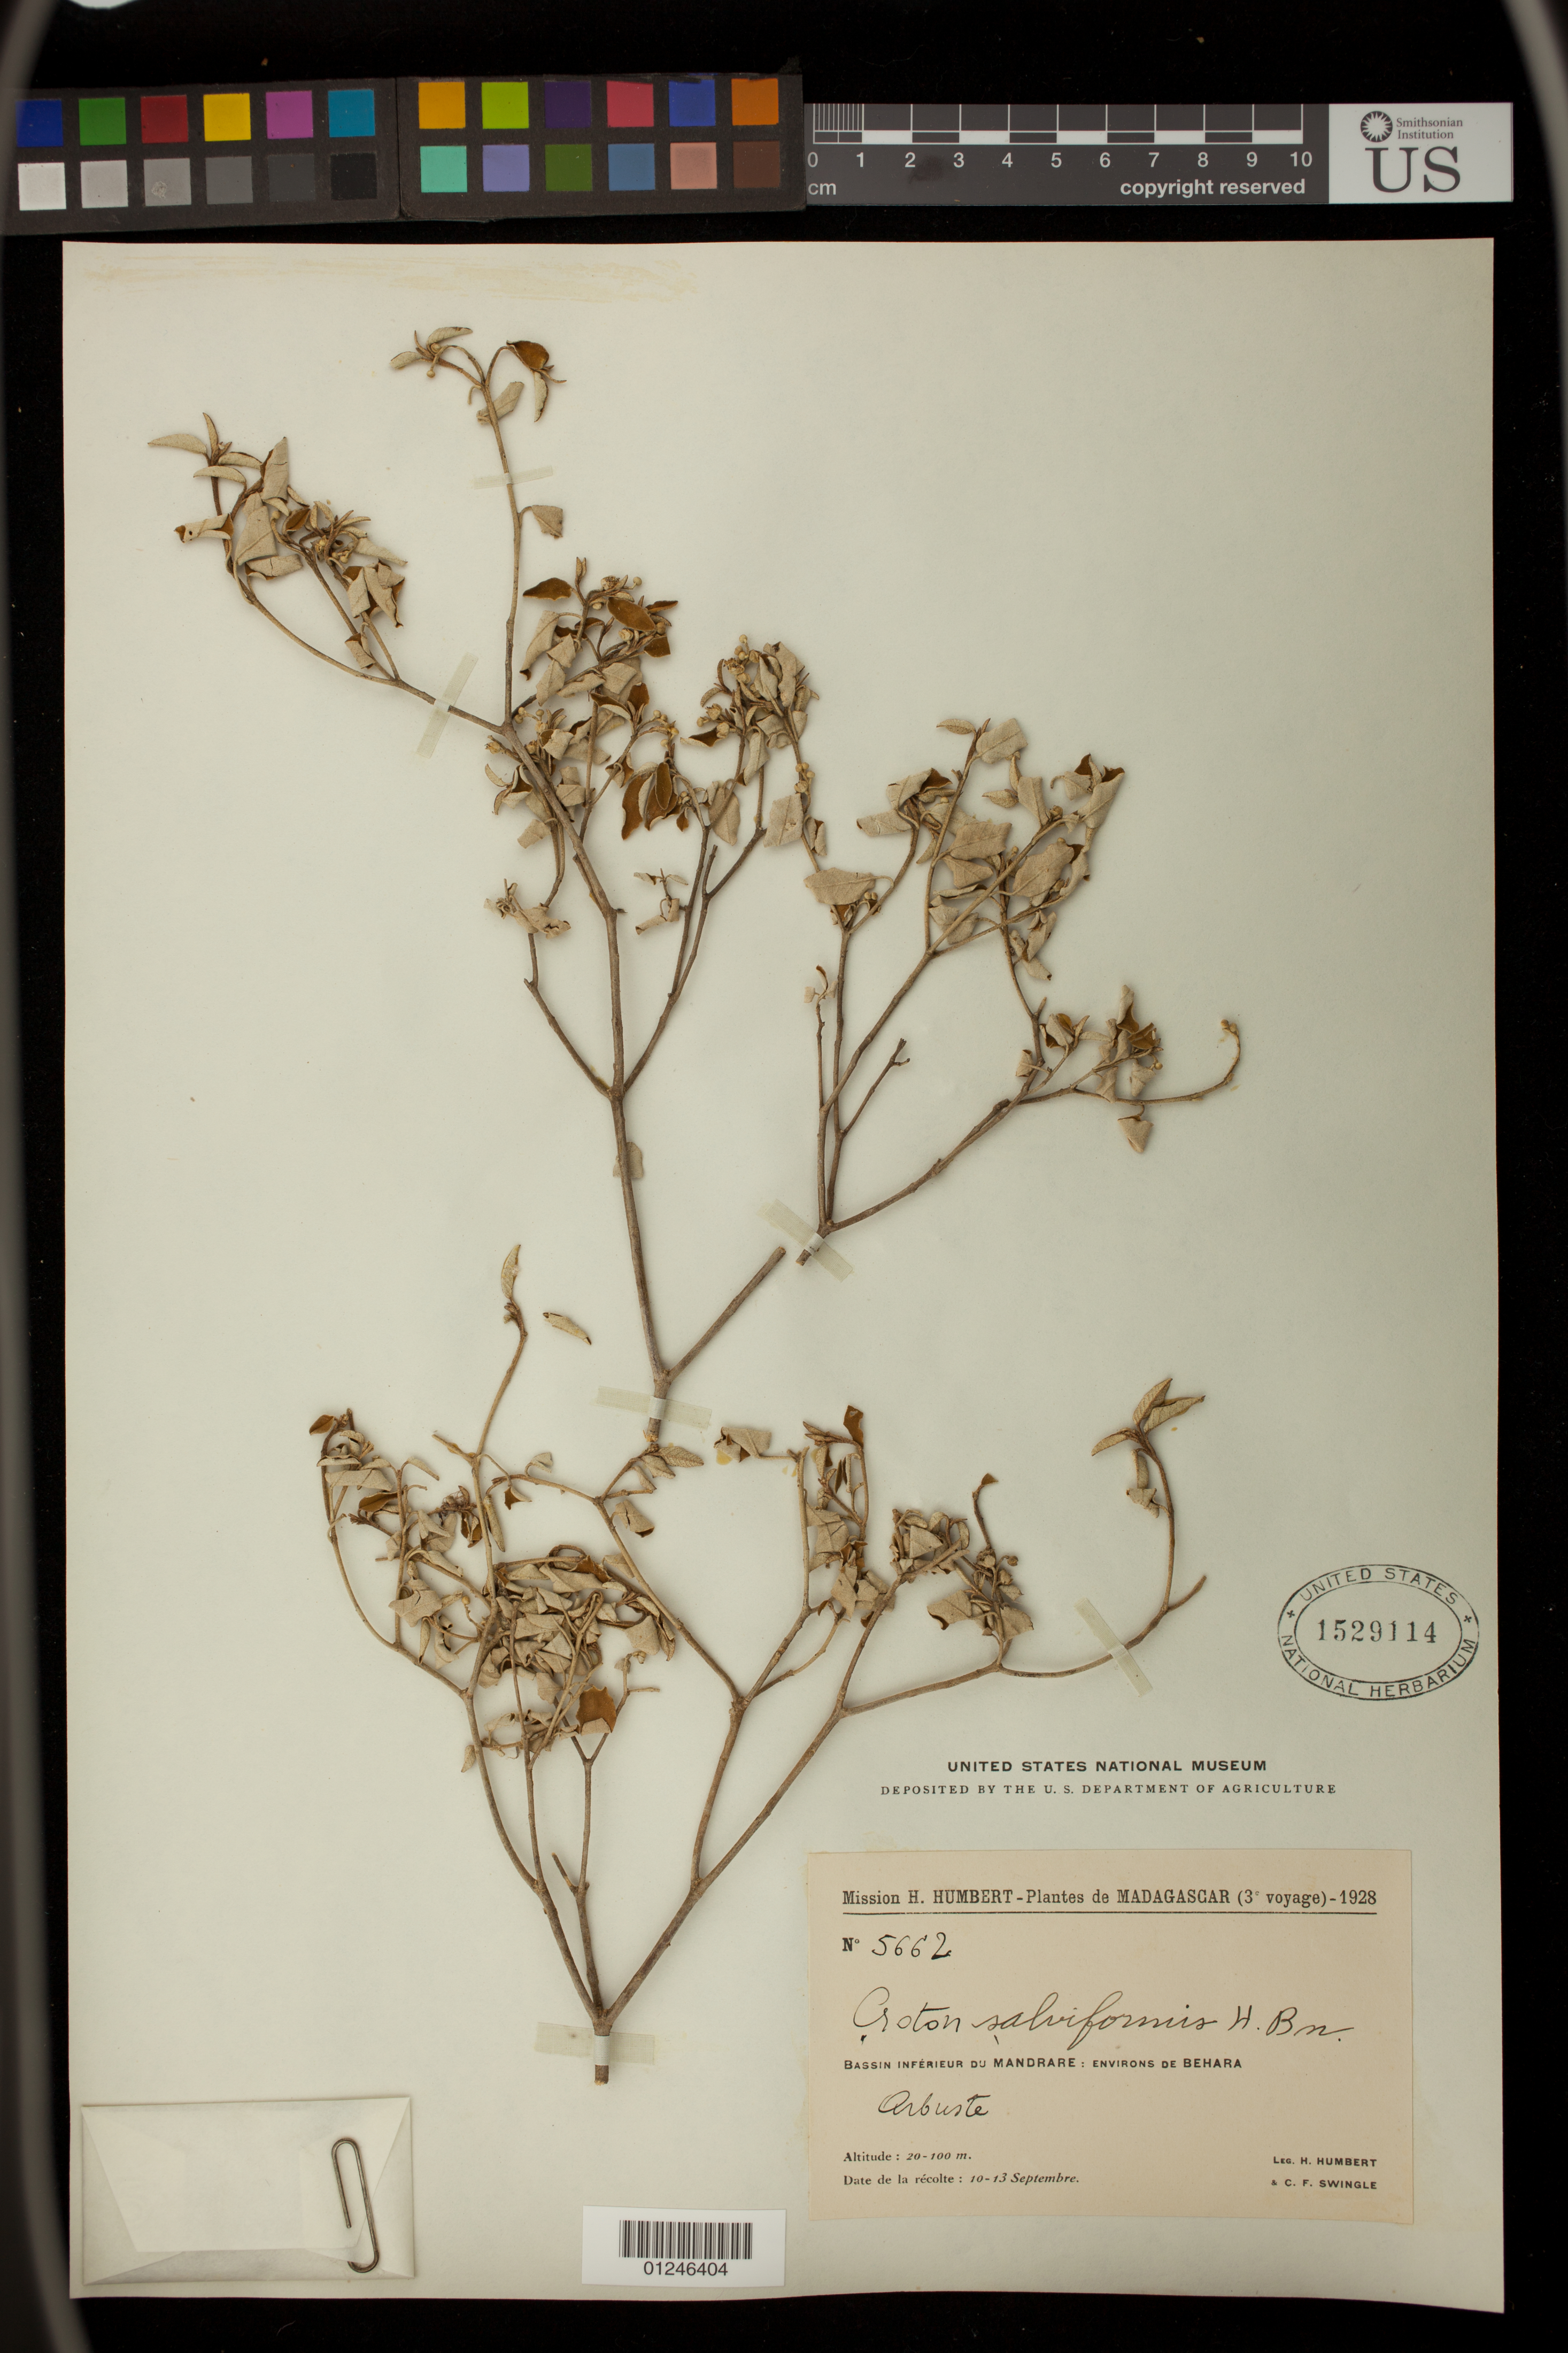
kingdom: Plantae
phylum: Tracheophyta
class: Magnoliopsida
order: Malpighiales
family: Euphorbiaceae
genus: Croton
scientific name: Croton salviformis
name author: Baill.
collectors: H. Humbert & C. Swingle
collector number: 5662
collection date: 1928-09-10/1928-09-13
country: Madagascar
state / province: Anosy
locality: Bassin Inferieur du Mandrare: Environs de Behara; Amboasary Sud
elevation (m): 20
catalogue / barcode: US 1529114